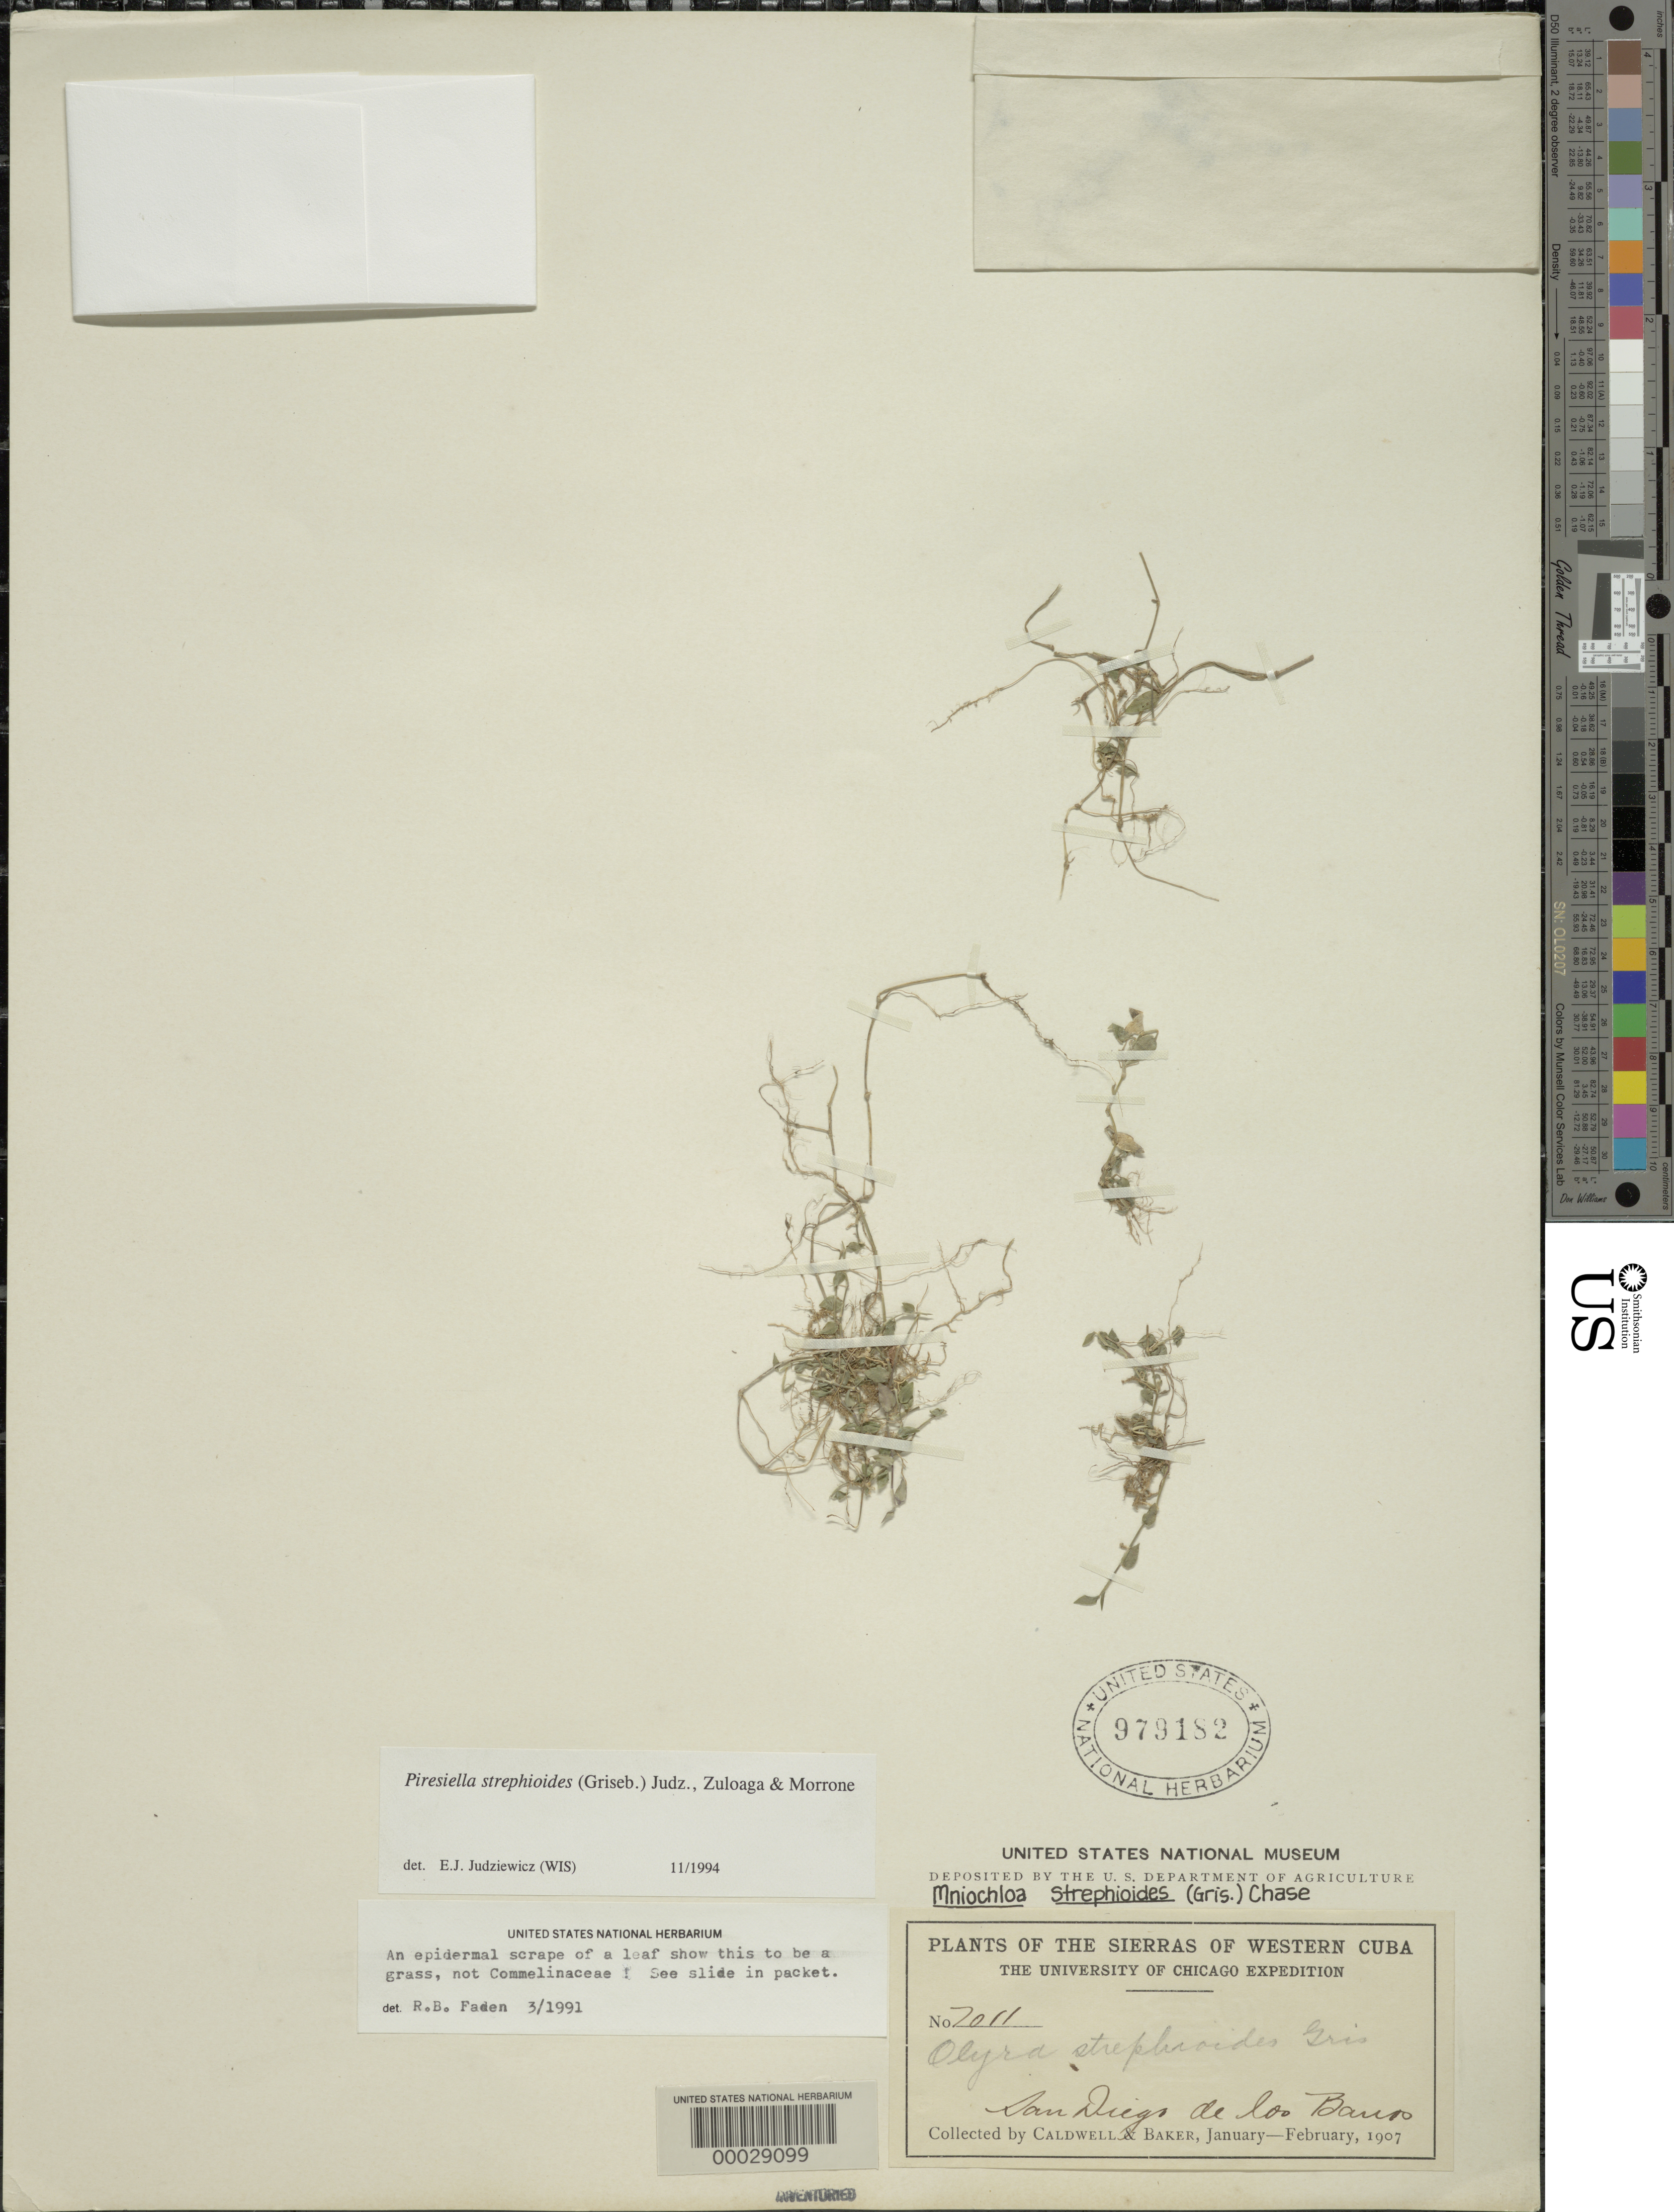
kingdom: Plantae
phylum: Tracheophyta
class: Liliopsida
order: Poales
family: Poaceae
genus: Piresiella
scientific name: Piresiella strephioides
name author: (Griseb.) Judz.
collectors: -. Caldwell & -- Baker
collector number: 7011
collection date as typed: Feb 1907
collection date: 1907-02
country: Cuba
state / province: Pinar del Río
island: Greater Antilles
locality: San diego de los banos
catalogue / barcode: US 979182